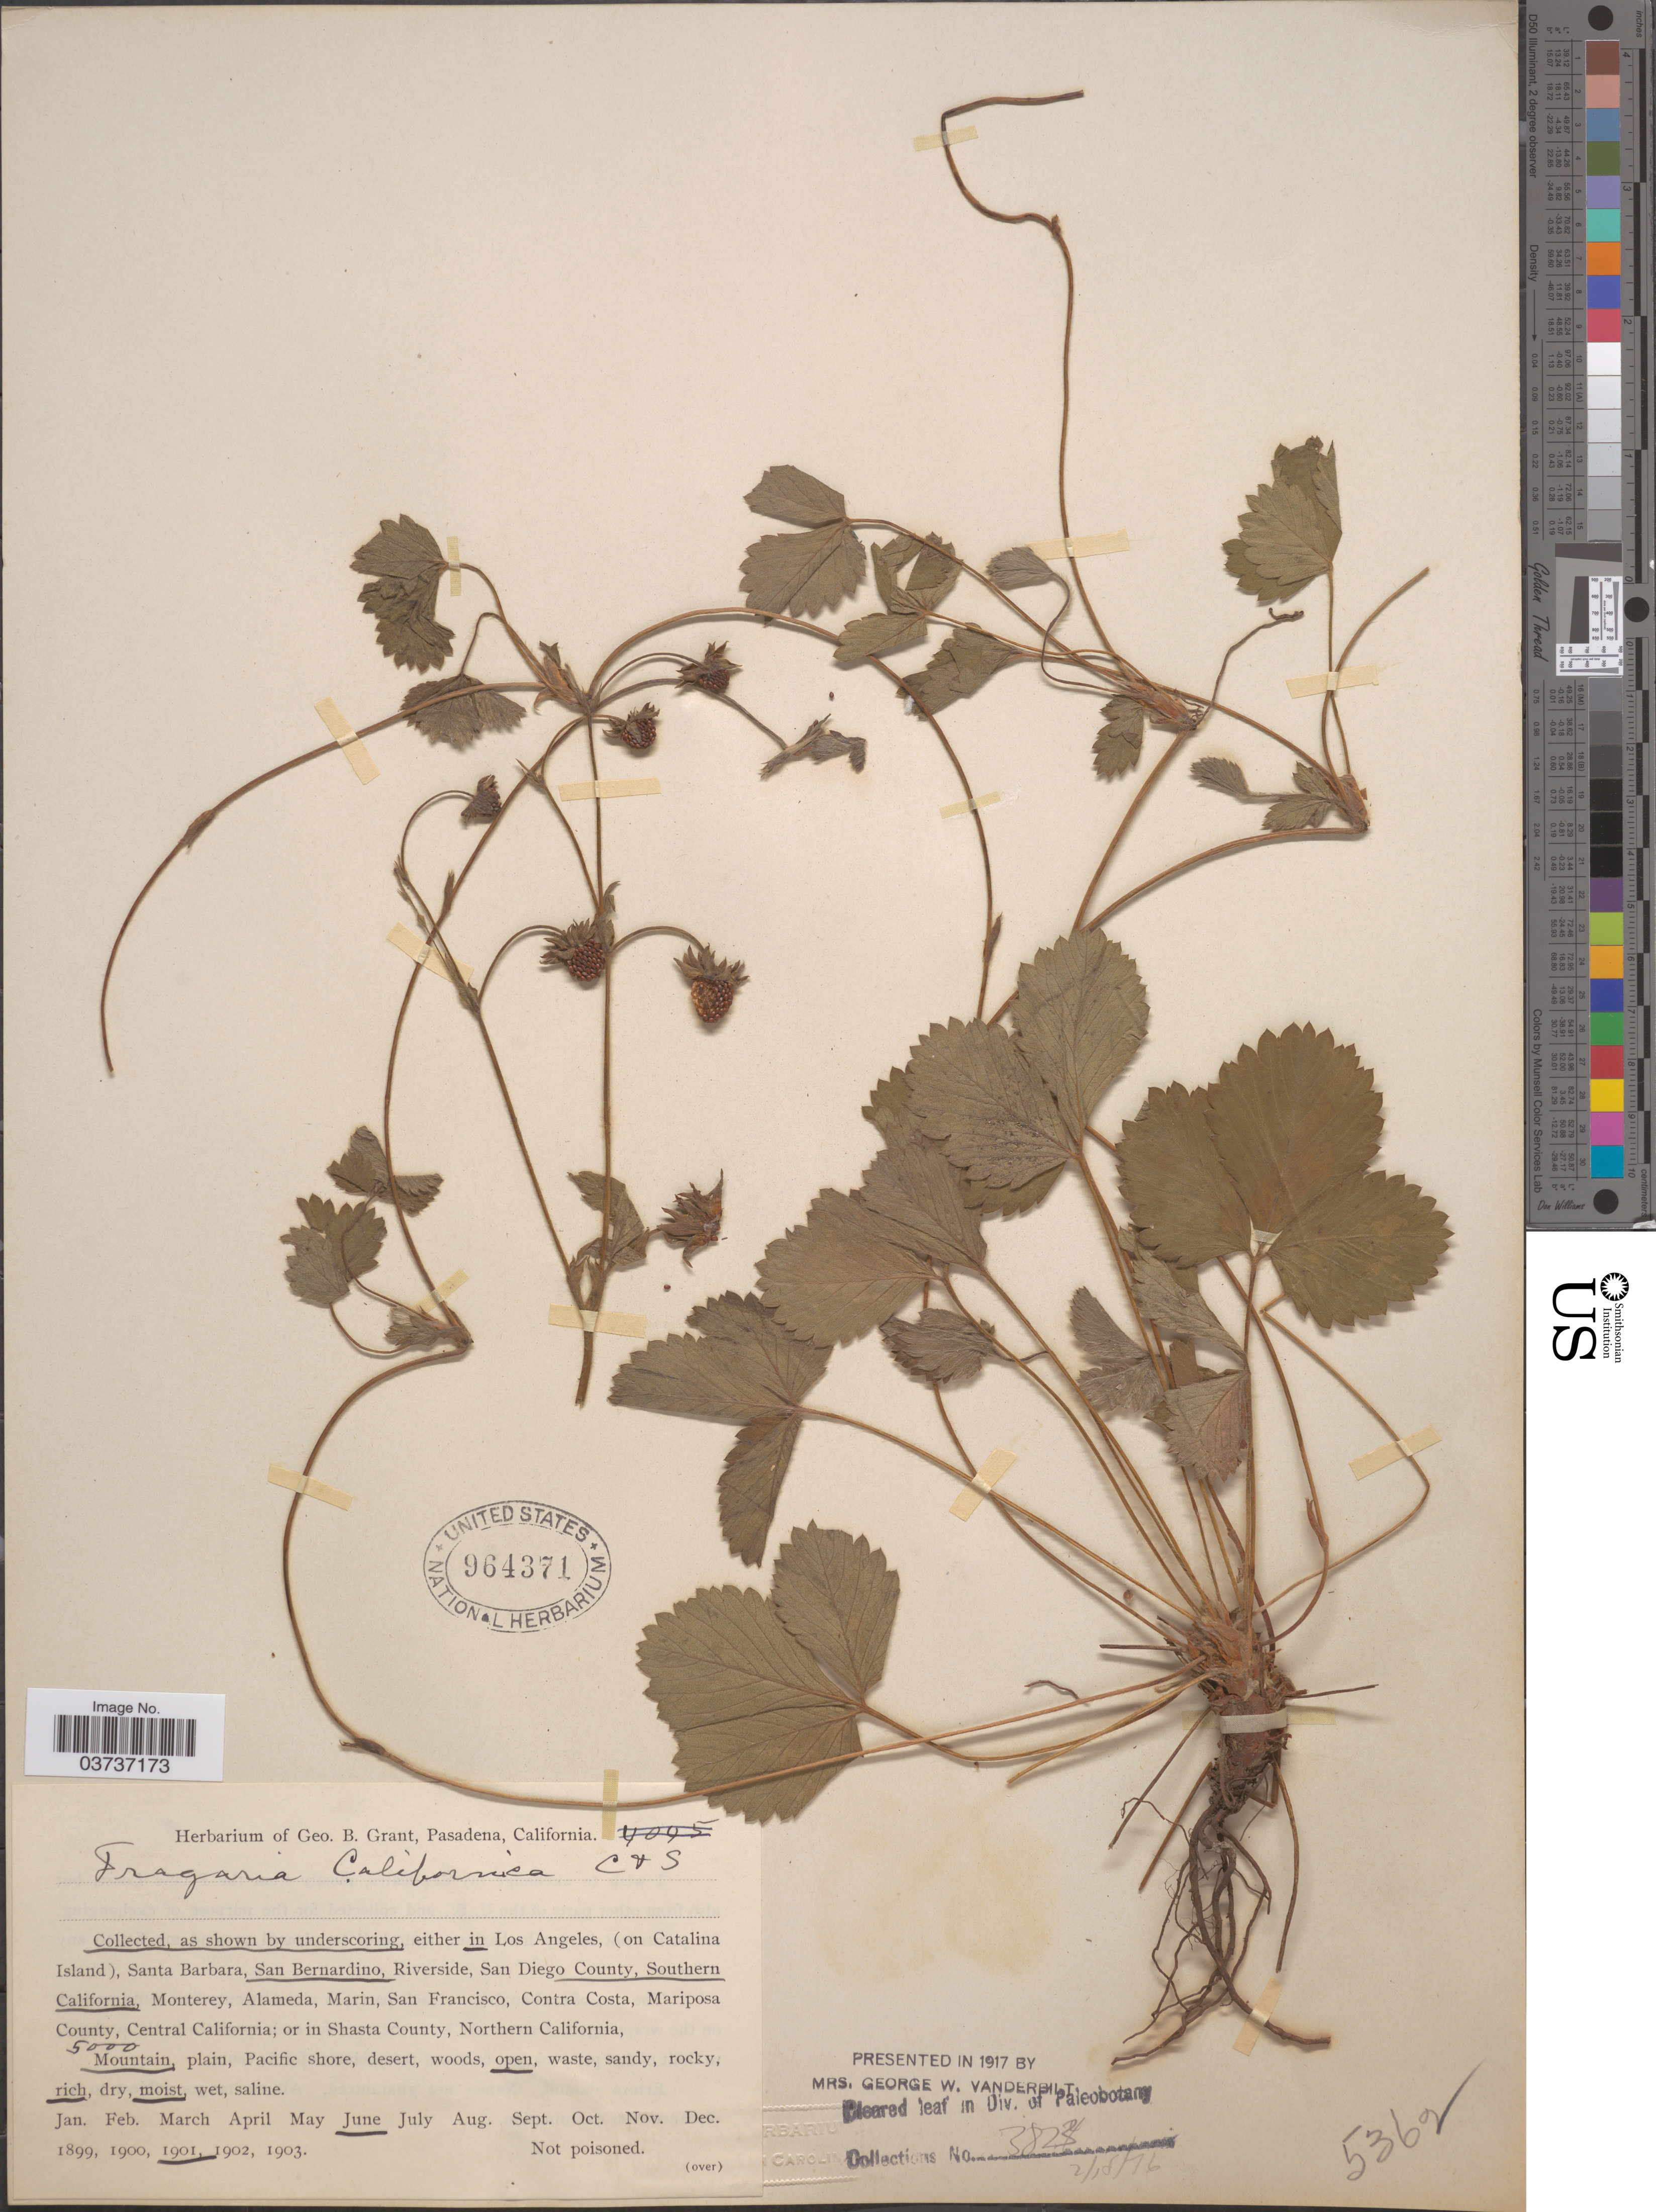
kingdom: Plantae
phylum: Tracheophyta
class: Magnoliopsida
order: Rosales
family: Rosaceae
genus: Fragaria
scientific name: Fragaria californica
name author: Cham. & Schltdl.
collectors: ex herb. Geo. B. Grant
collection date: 1901-06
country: United States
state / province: California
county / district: San Diego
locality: In San Bernardino, San Diego County, Southern California.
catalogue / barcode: US 964371